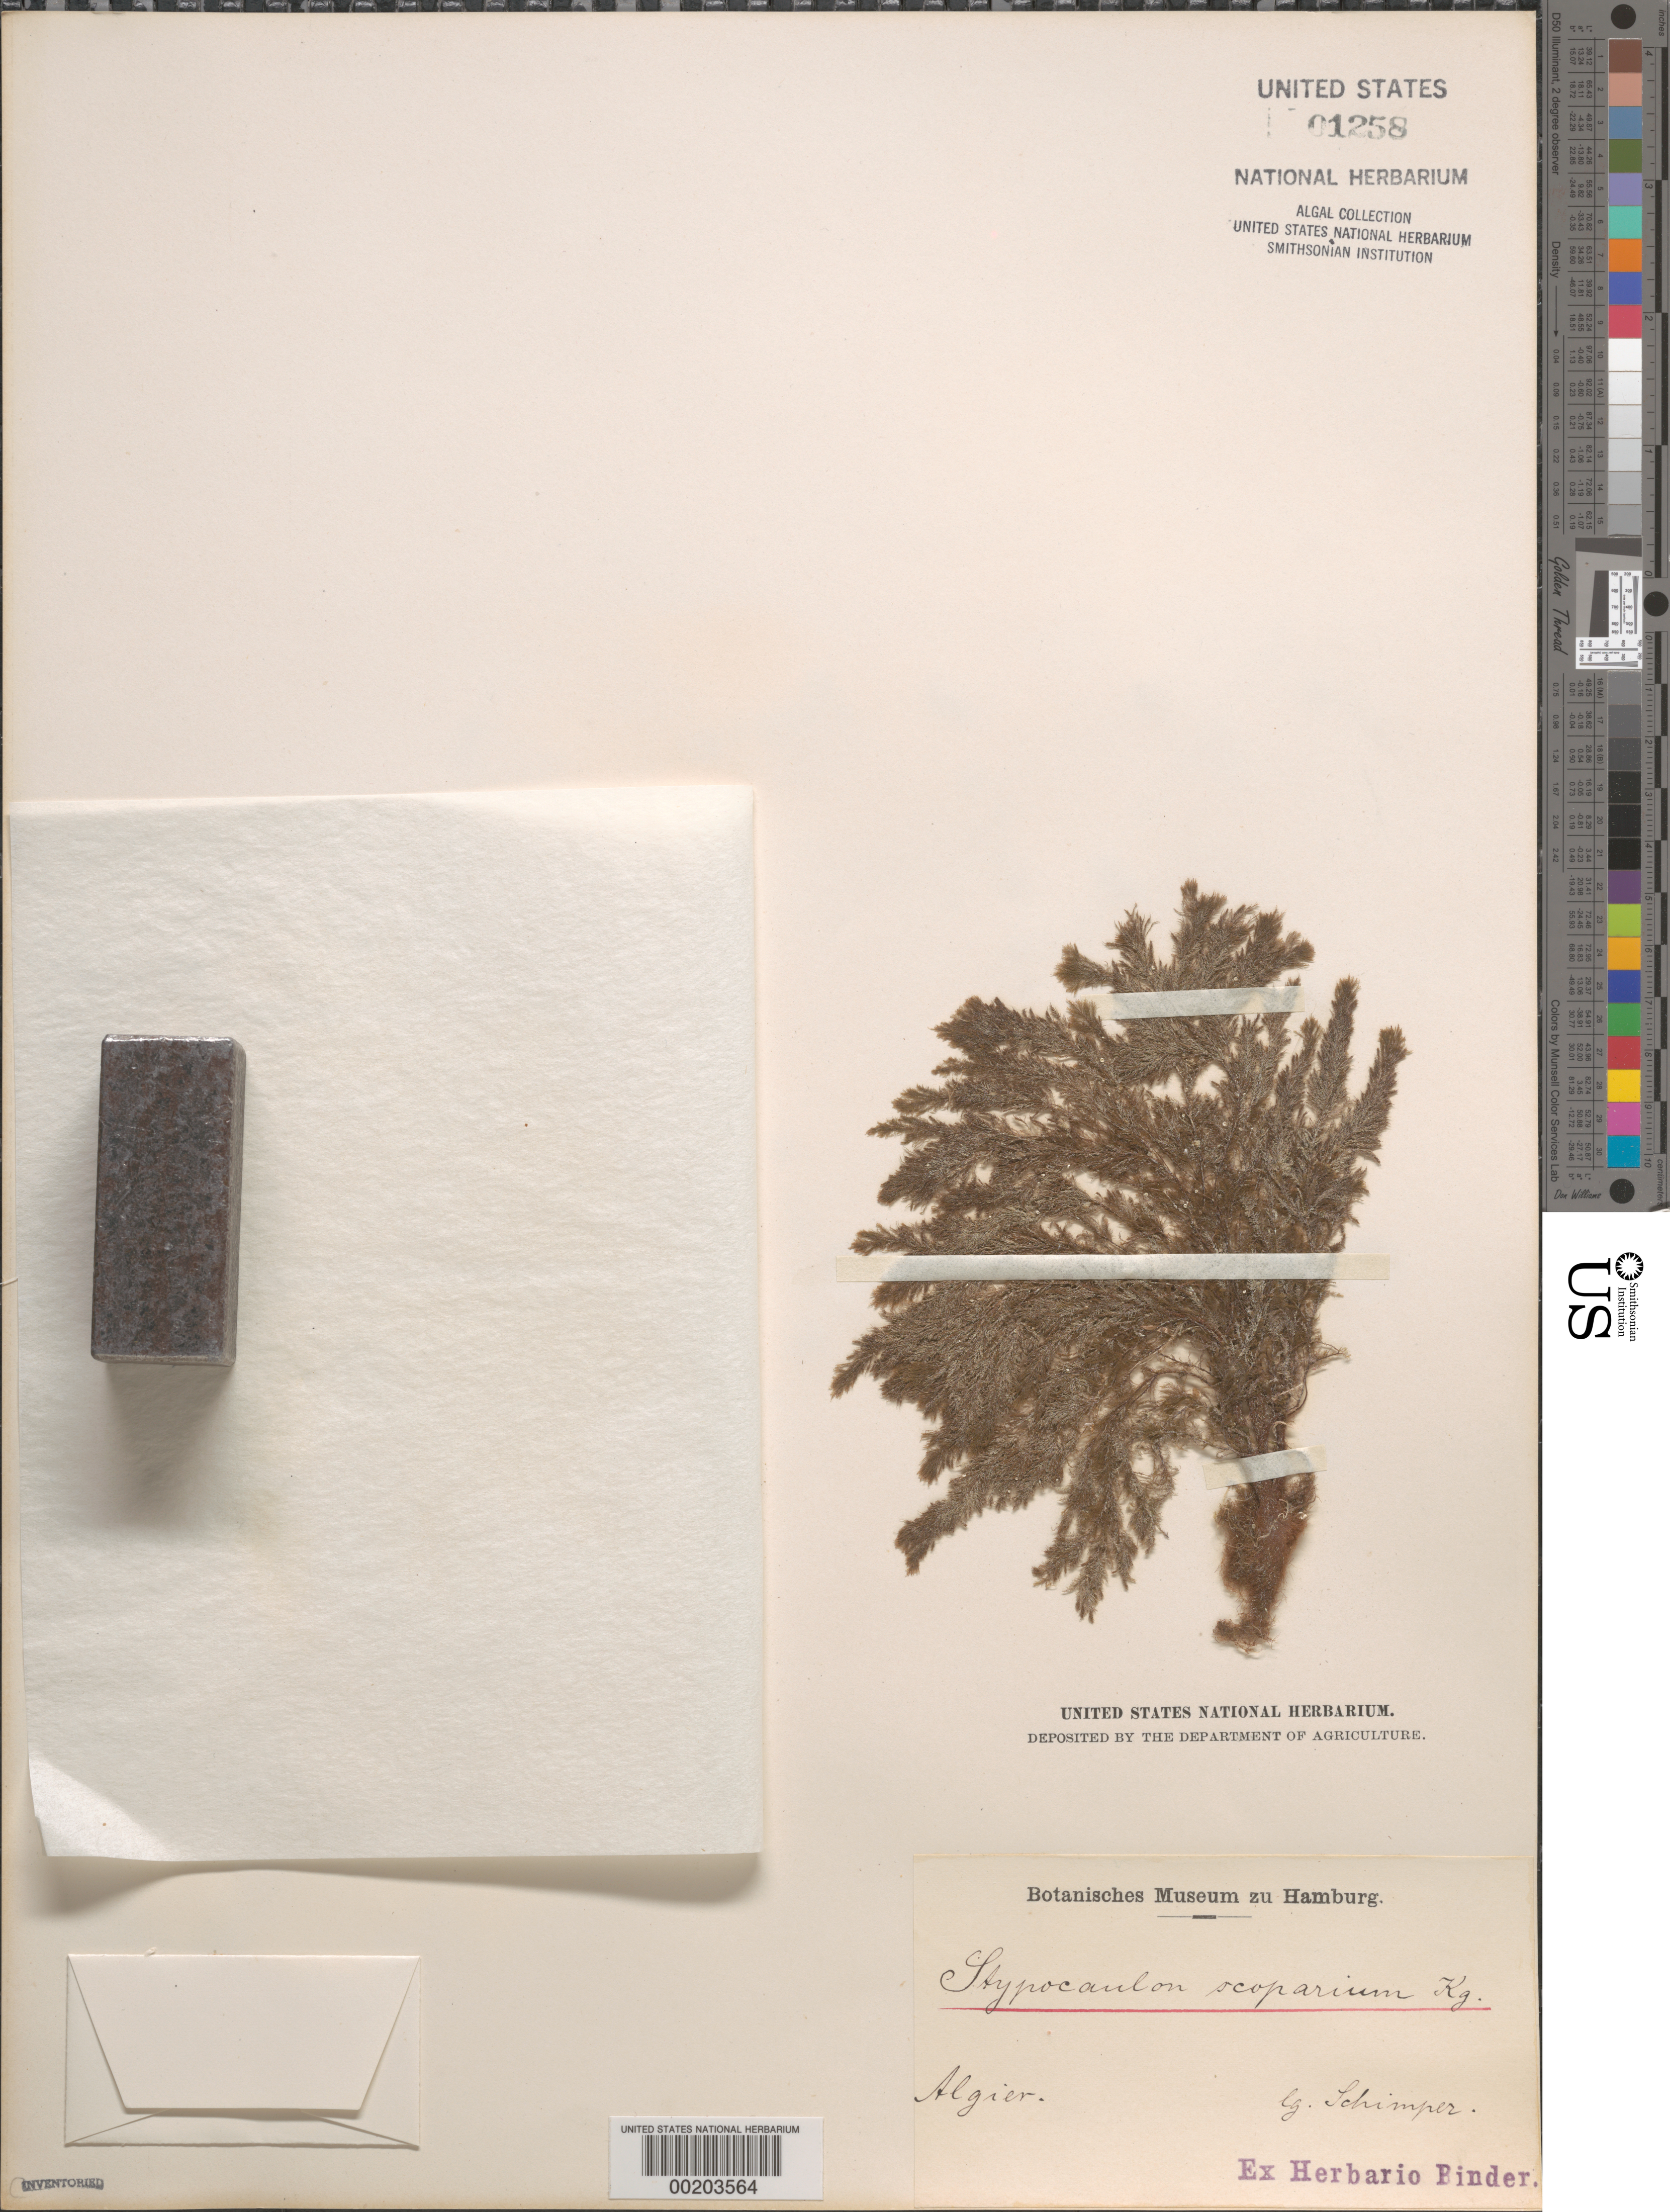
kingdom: Chromista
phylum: Ochrophyta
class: Phaeophyceae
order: Sphacelariales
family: Stypocaulaceae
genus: Halopteris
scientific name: Halopteris scoparia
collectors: W. Schimper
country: Algeria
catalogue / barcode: US 1258